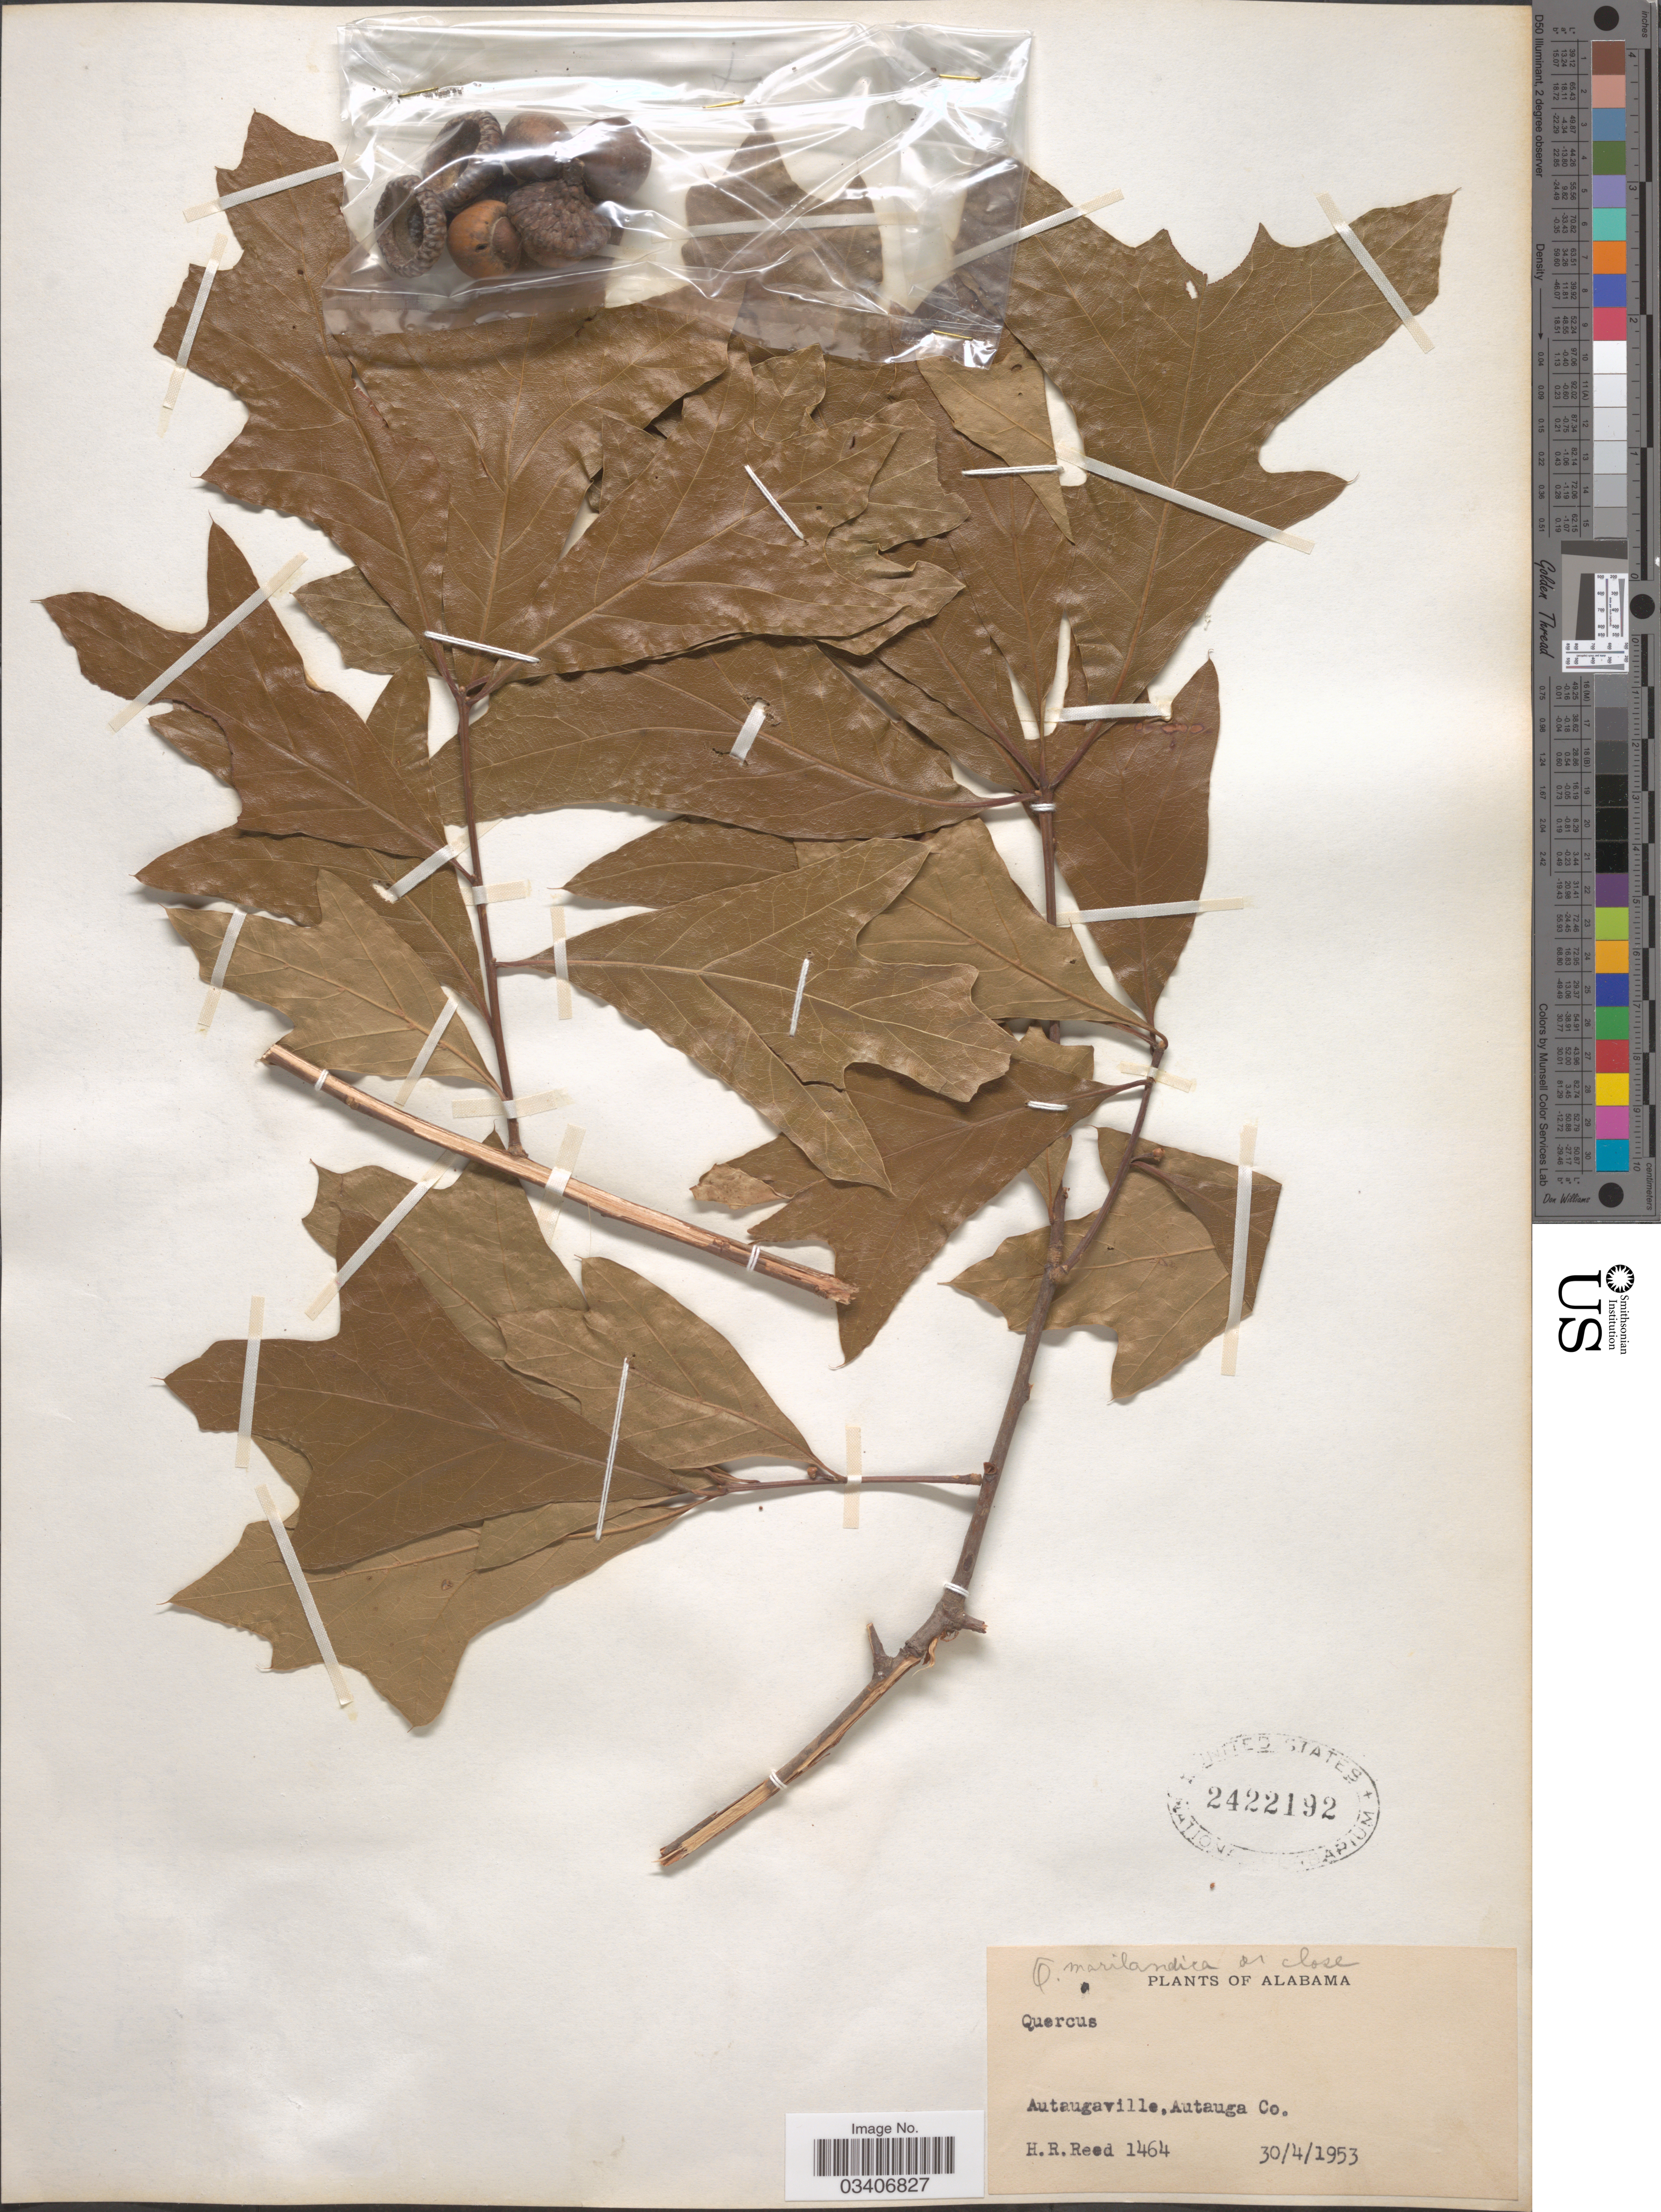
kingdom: Plantae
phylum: Tracheophyta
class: Magnoliopsida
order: Fagales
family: Fagaceae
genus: Quercus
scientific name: Quercus marilandica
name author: (L.) Münchh.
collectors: H. Reed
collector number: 1464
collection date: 1953-04-30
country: United States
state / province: Alabama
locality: Autaugaville, Autauga Co.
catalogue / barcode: US 2422192